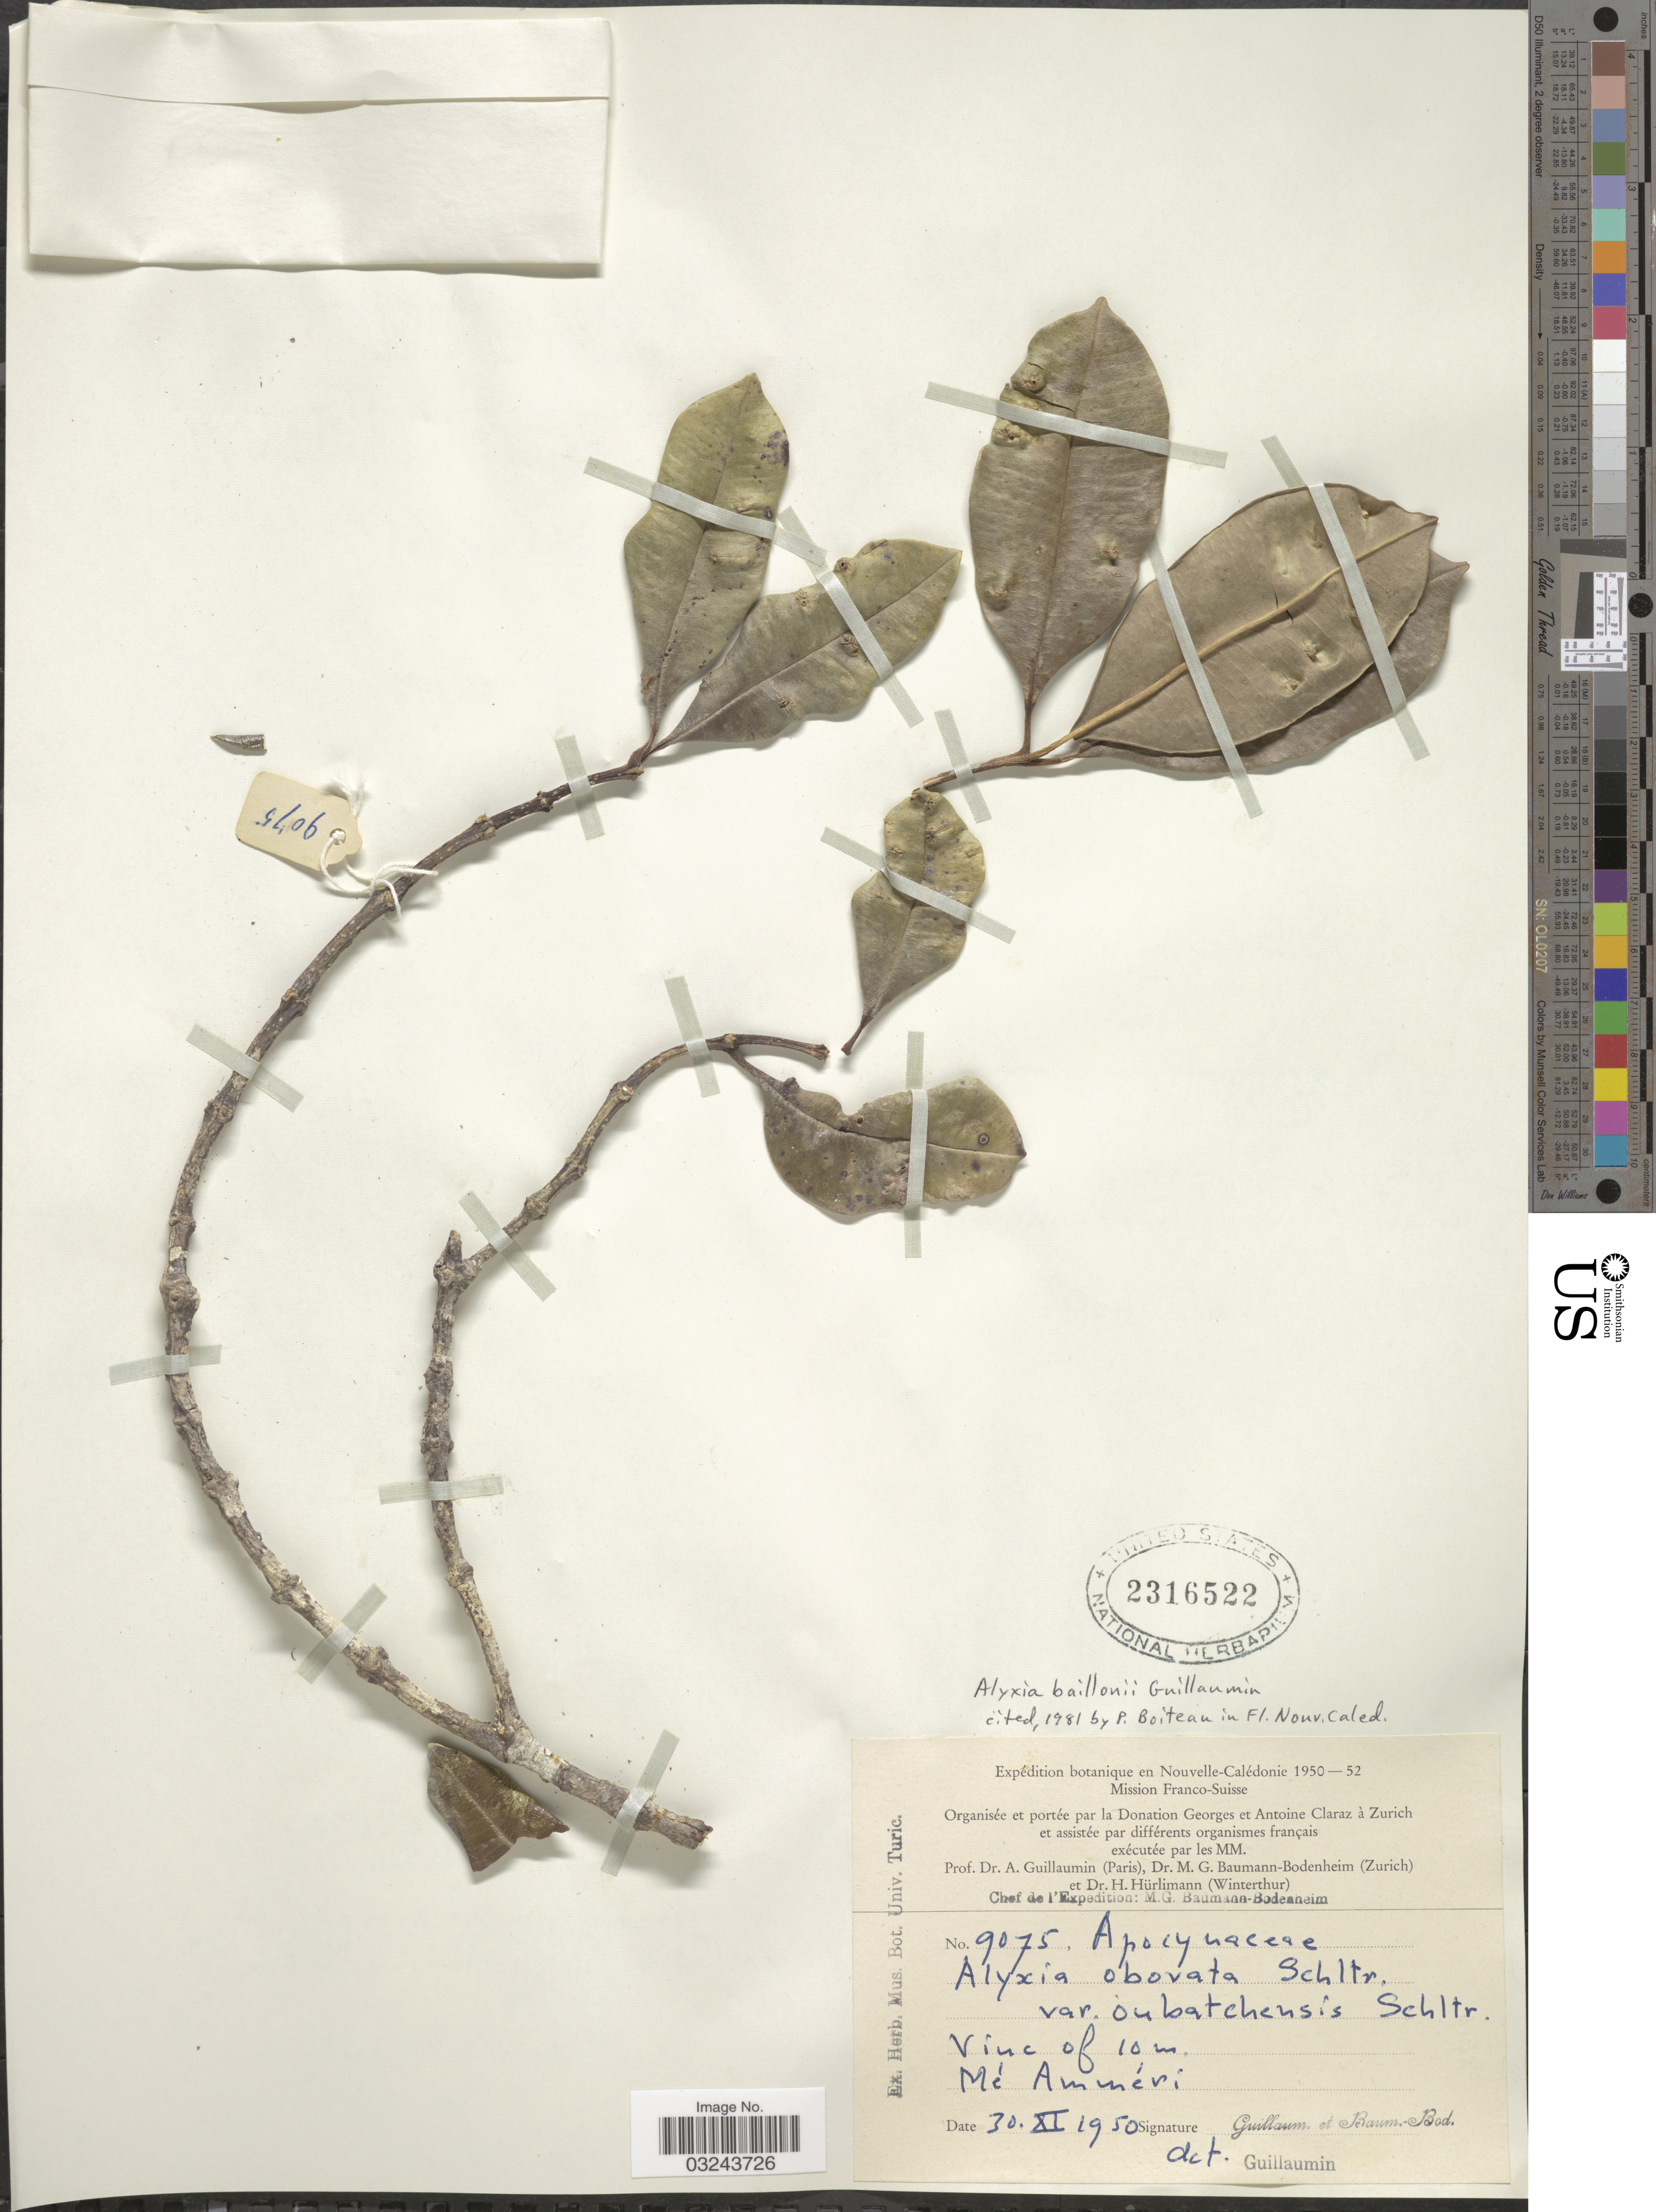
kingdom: Plantae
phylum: Tracheophyta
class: Magnoliopsida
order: Gentianales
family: Apocynaceae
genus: Alyxia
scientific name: Alyxia baillonii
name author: Guillaumin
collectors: A. Guillaumin & M. G. Baumann-Bodenheim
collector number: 9075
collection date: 1950-11-30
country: New Caledonia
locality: Nouvelle-Calédonie. Mé Amméri.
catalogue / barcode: US 2316522